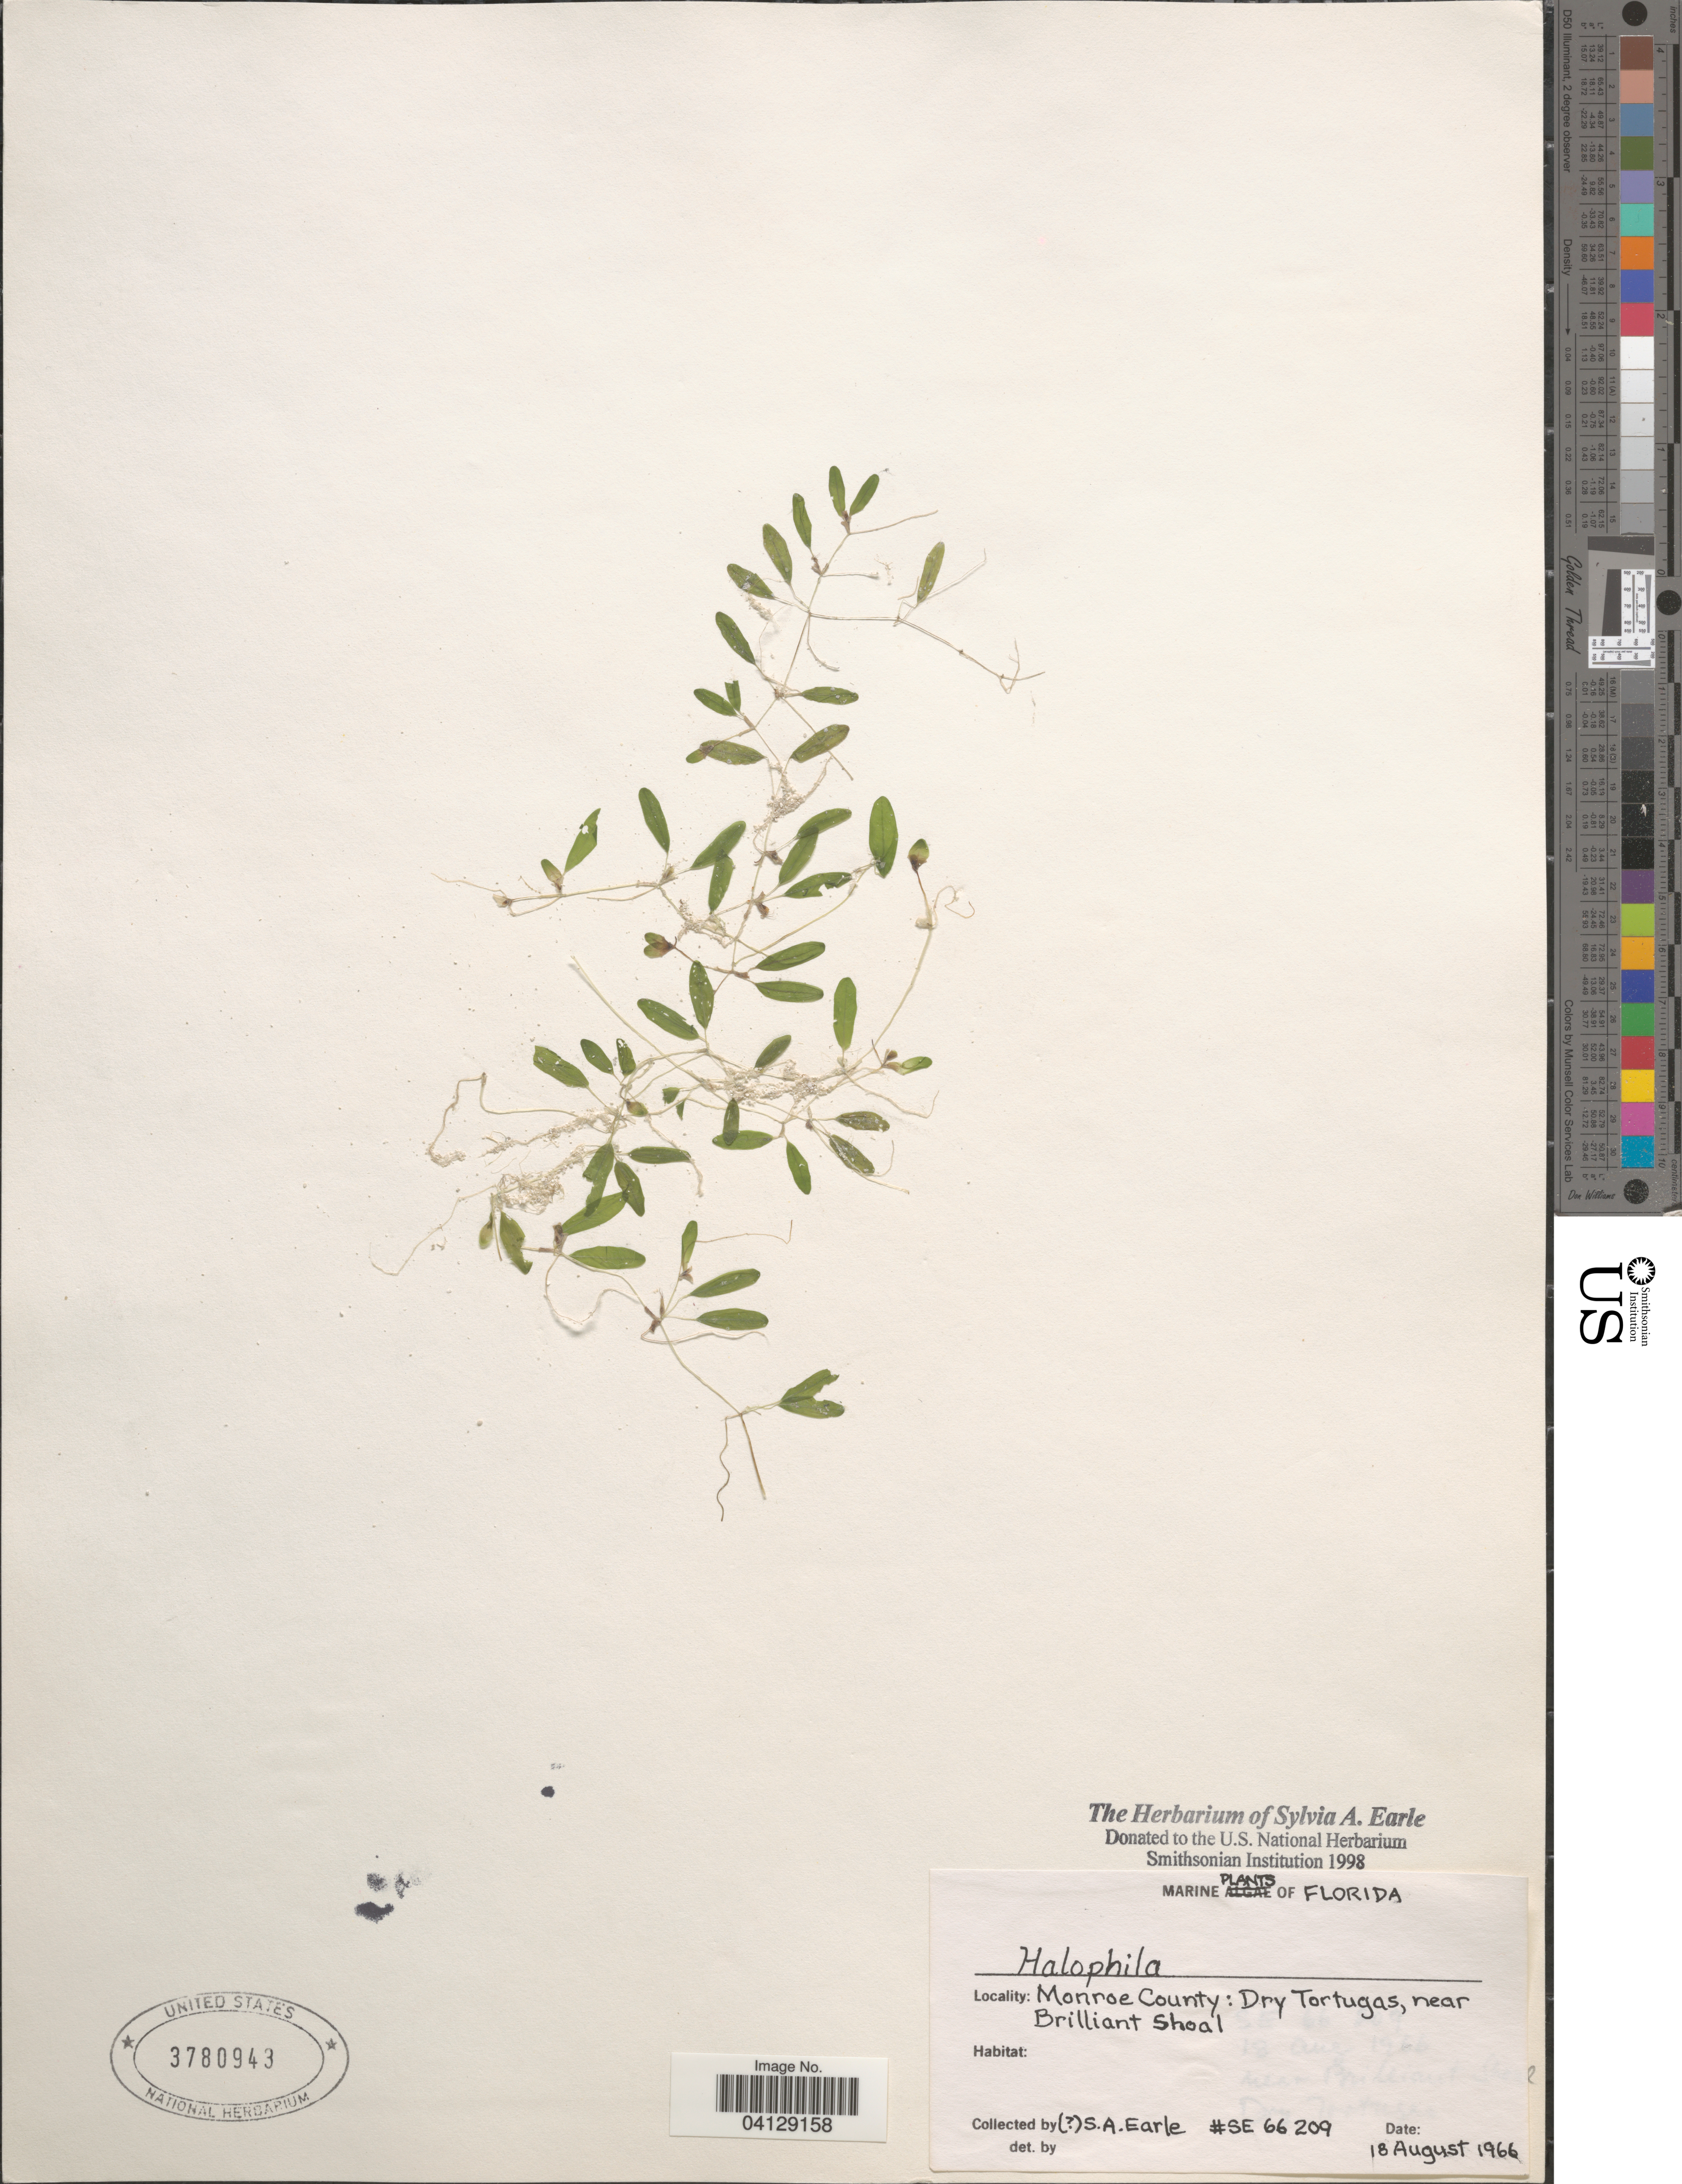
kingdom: Plantae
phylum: Tracheophyta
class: Liliopsida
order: Alismatales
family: Hydrocharitaceae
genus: Halophila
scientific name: Halophila sp.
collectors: S. A. Earle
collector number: SE66209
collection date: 1966-08-18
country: United States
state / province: Florida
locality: Monroe County: Dry Tortugas, near Brilliant Shoal.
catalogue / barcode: US 3780943